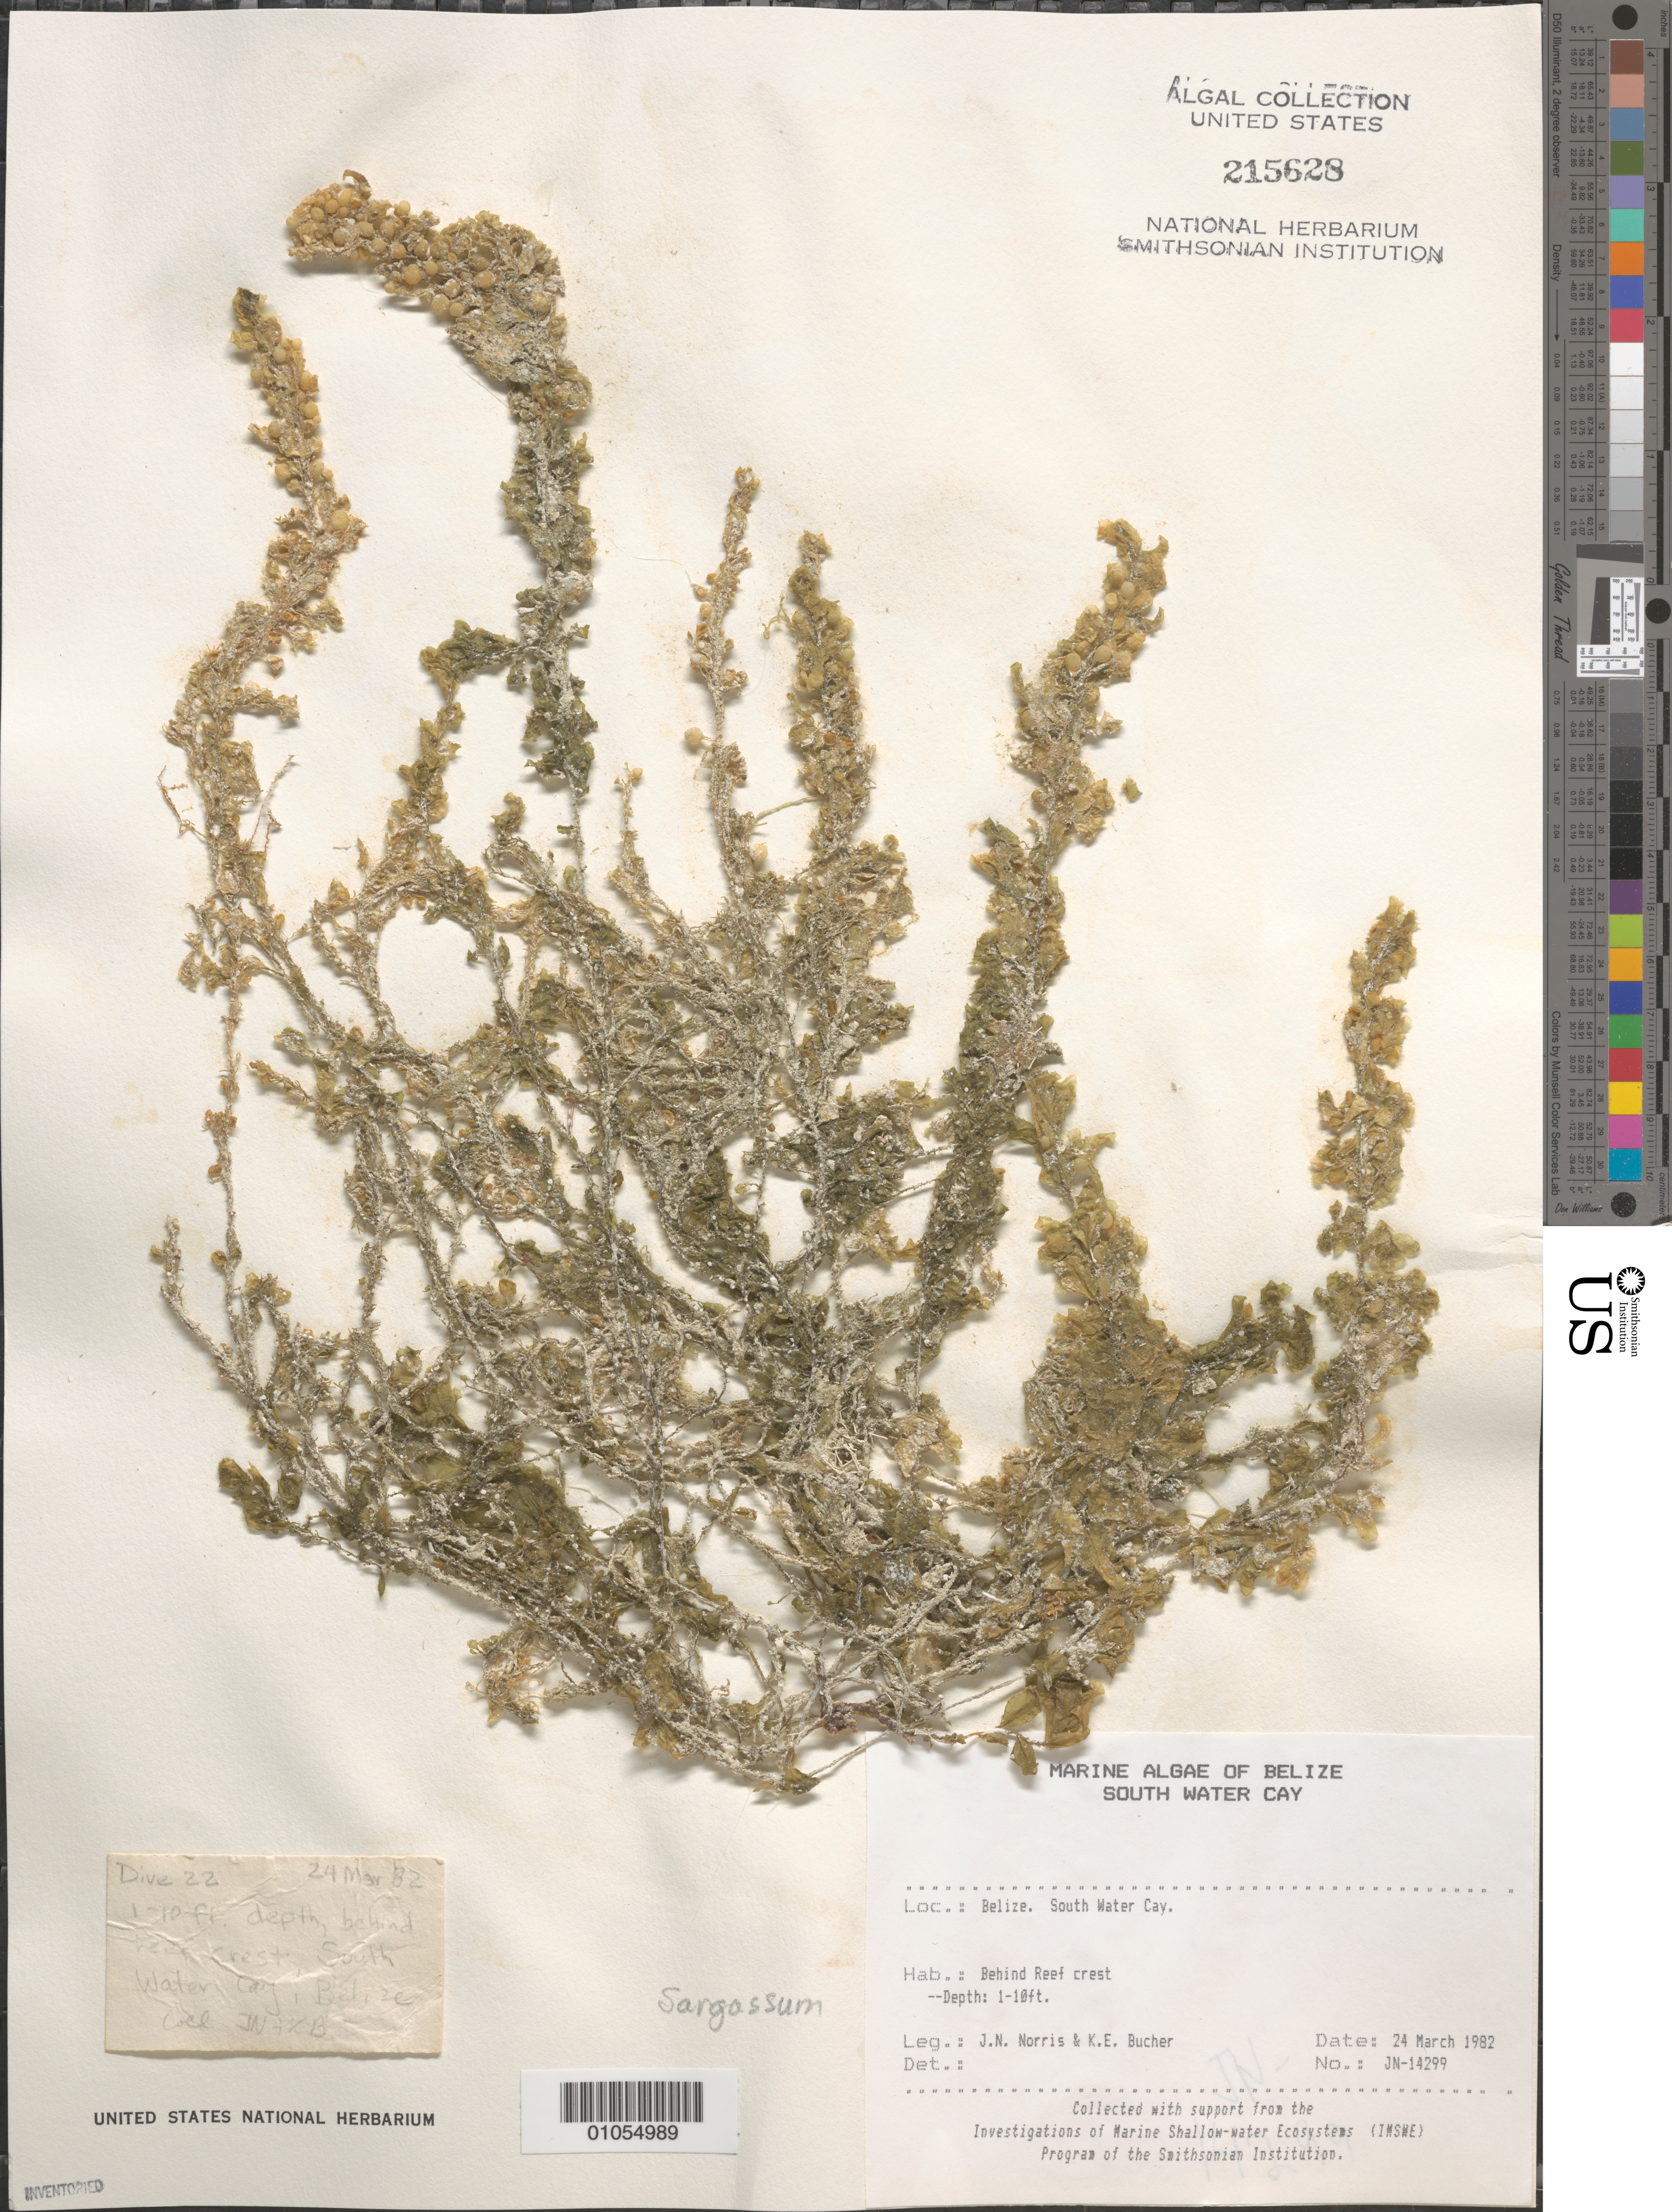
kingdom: Chromista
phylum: Ochrophyta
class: Phaeophyceae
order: Fucales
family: Sargassaceae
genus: Sargassum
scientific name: Sargassum sp.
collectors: J. N. Norris & K. E. Bucher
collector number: JN-14299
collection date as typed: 24 Mar 1982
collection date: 1982-03-24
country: Belize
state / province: Stann Creek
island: South Water Cay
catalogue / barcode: US 215628